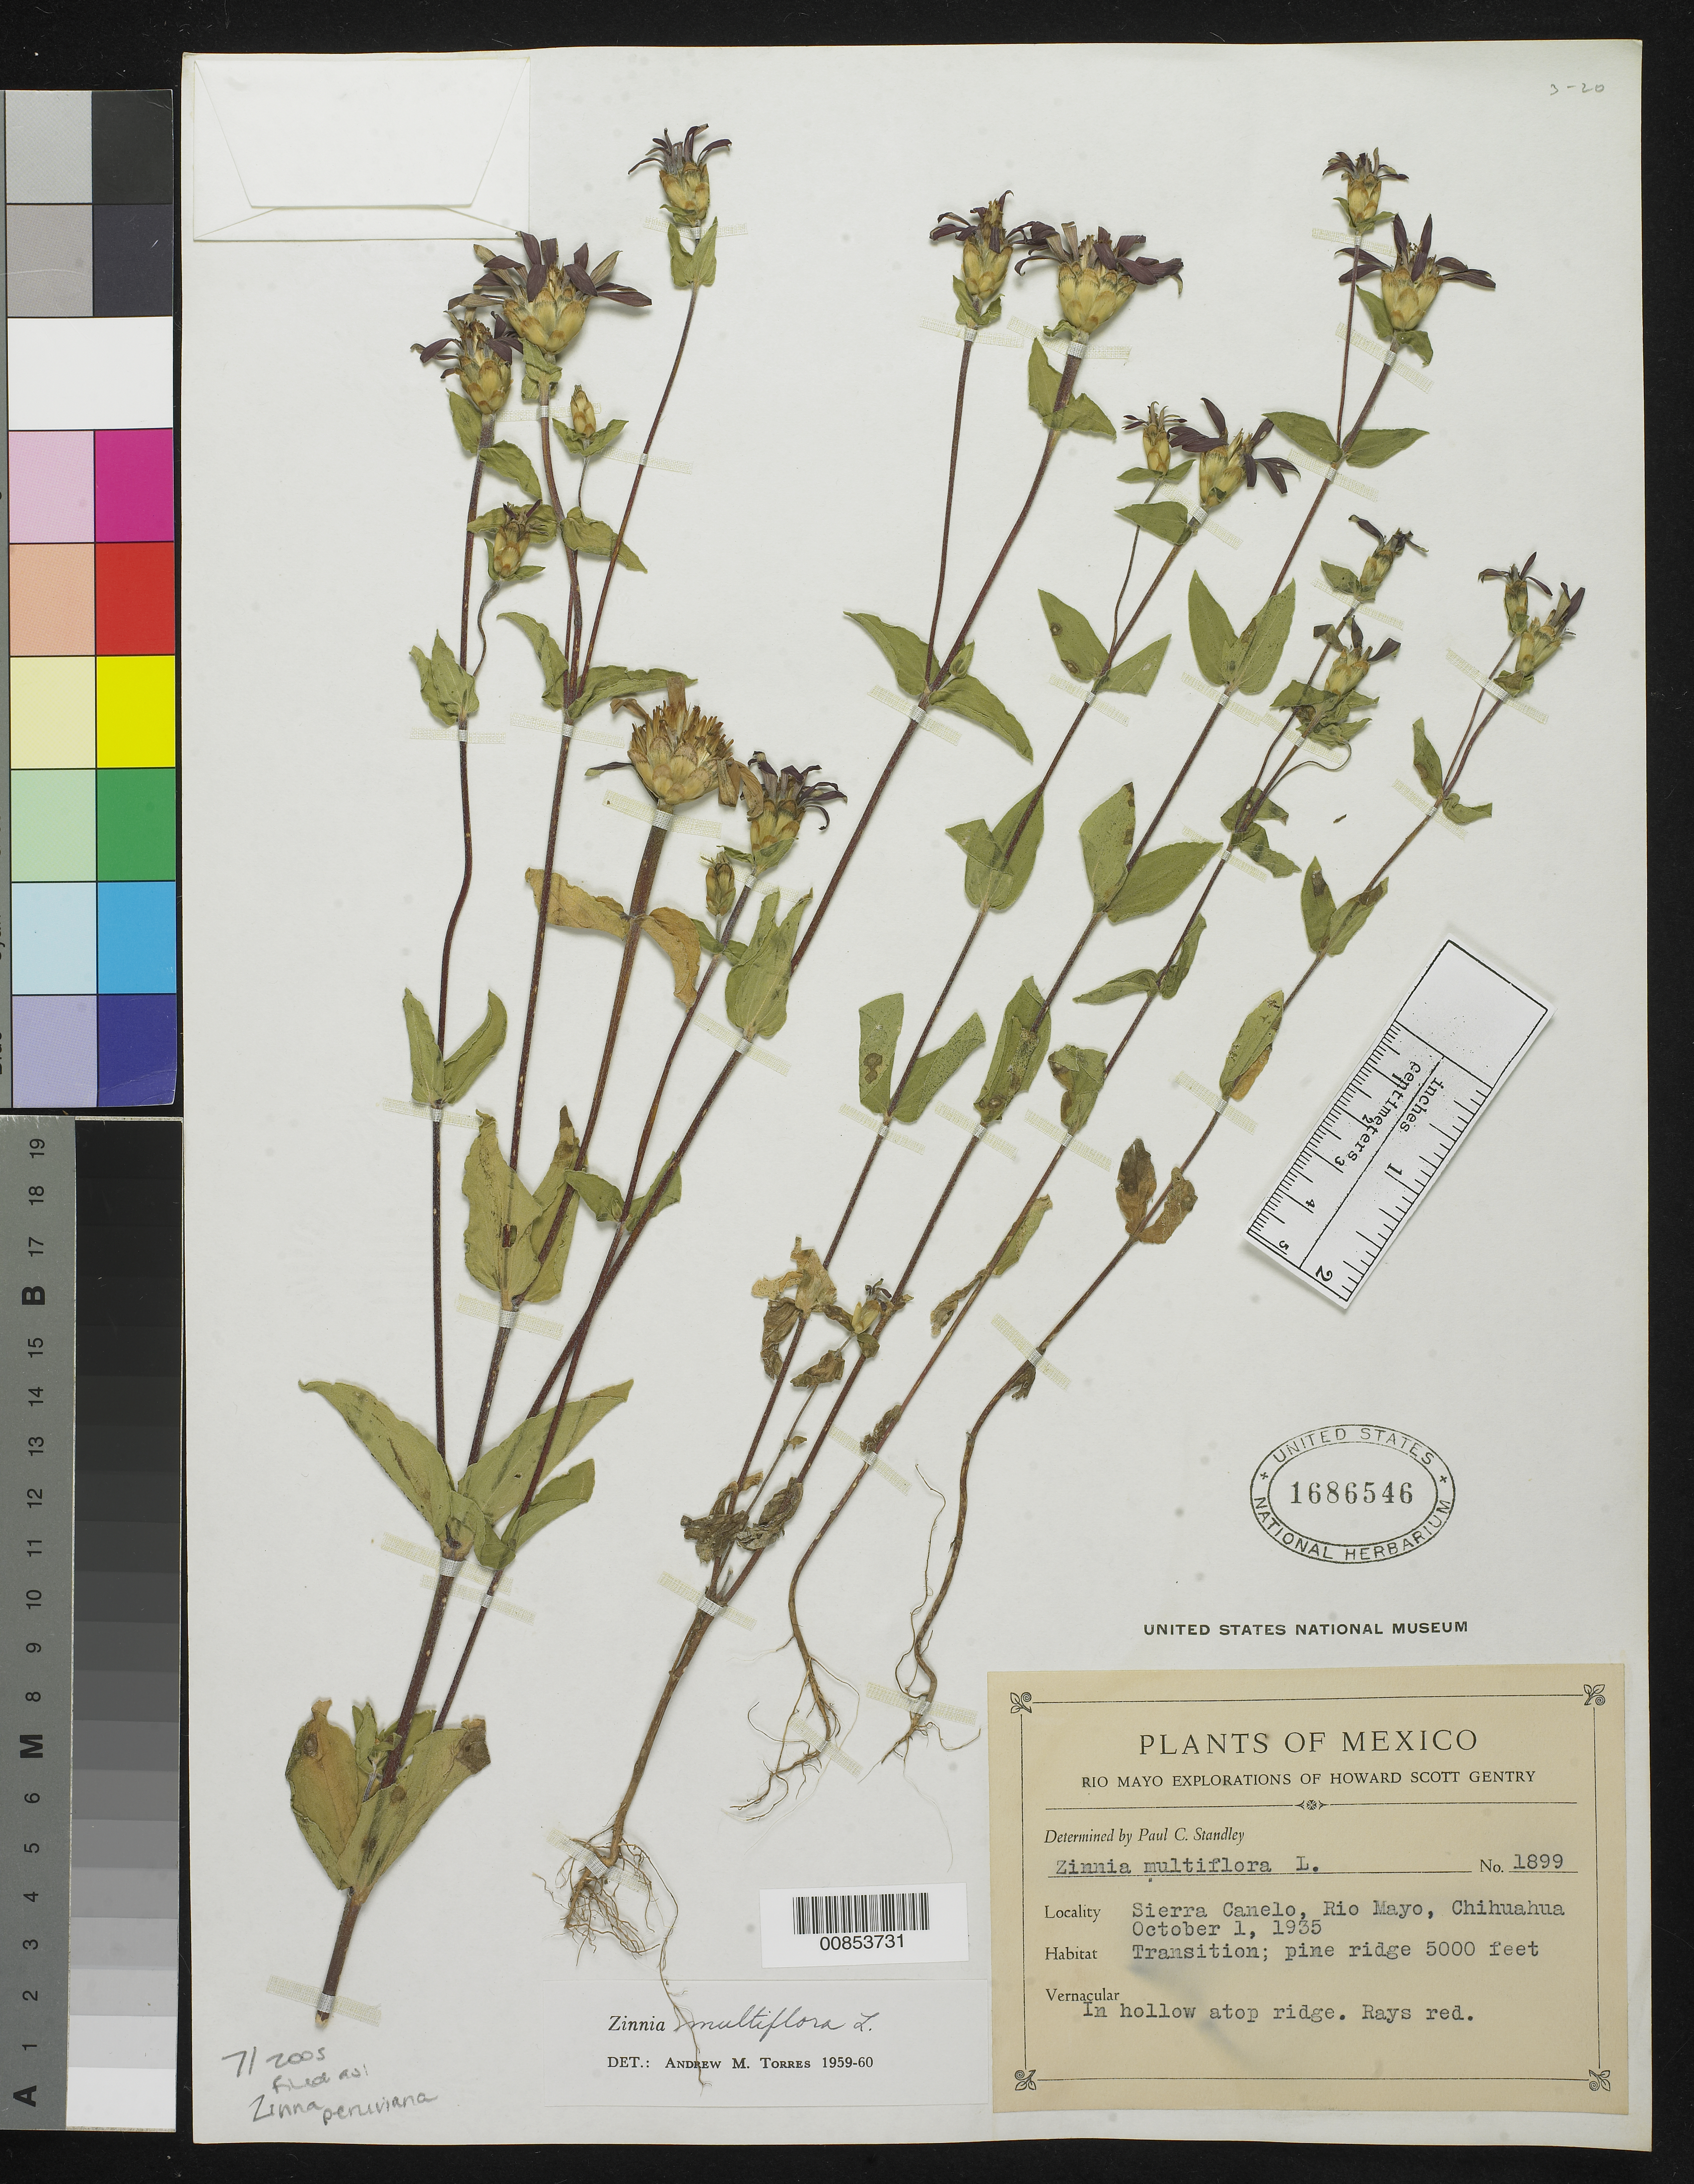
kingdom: Plantae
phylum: Tracheophyta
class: Magnoliopsida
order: Asterales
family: Asteraceae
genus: Zinnia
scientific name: Zinnia peruviana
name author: (L.) L.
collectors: H. S. Gentry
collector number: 1899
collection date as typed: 01 Oct 1935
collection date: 1935-10-01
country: Mexico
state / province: Chihuahua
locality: Sierra Canelo, Río Mayo, Chihuahua.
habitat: Transition; pine ridge. In hollow atop ridge.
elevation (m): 1524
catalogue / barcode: US 1686546